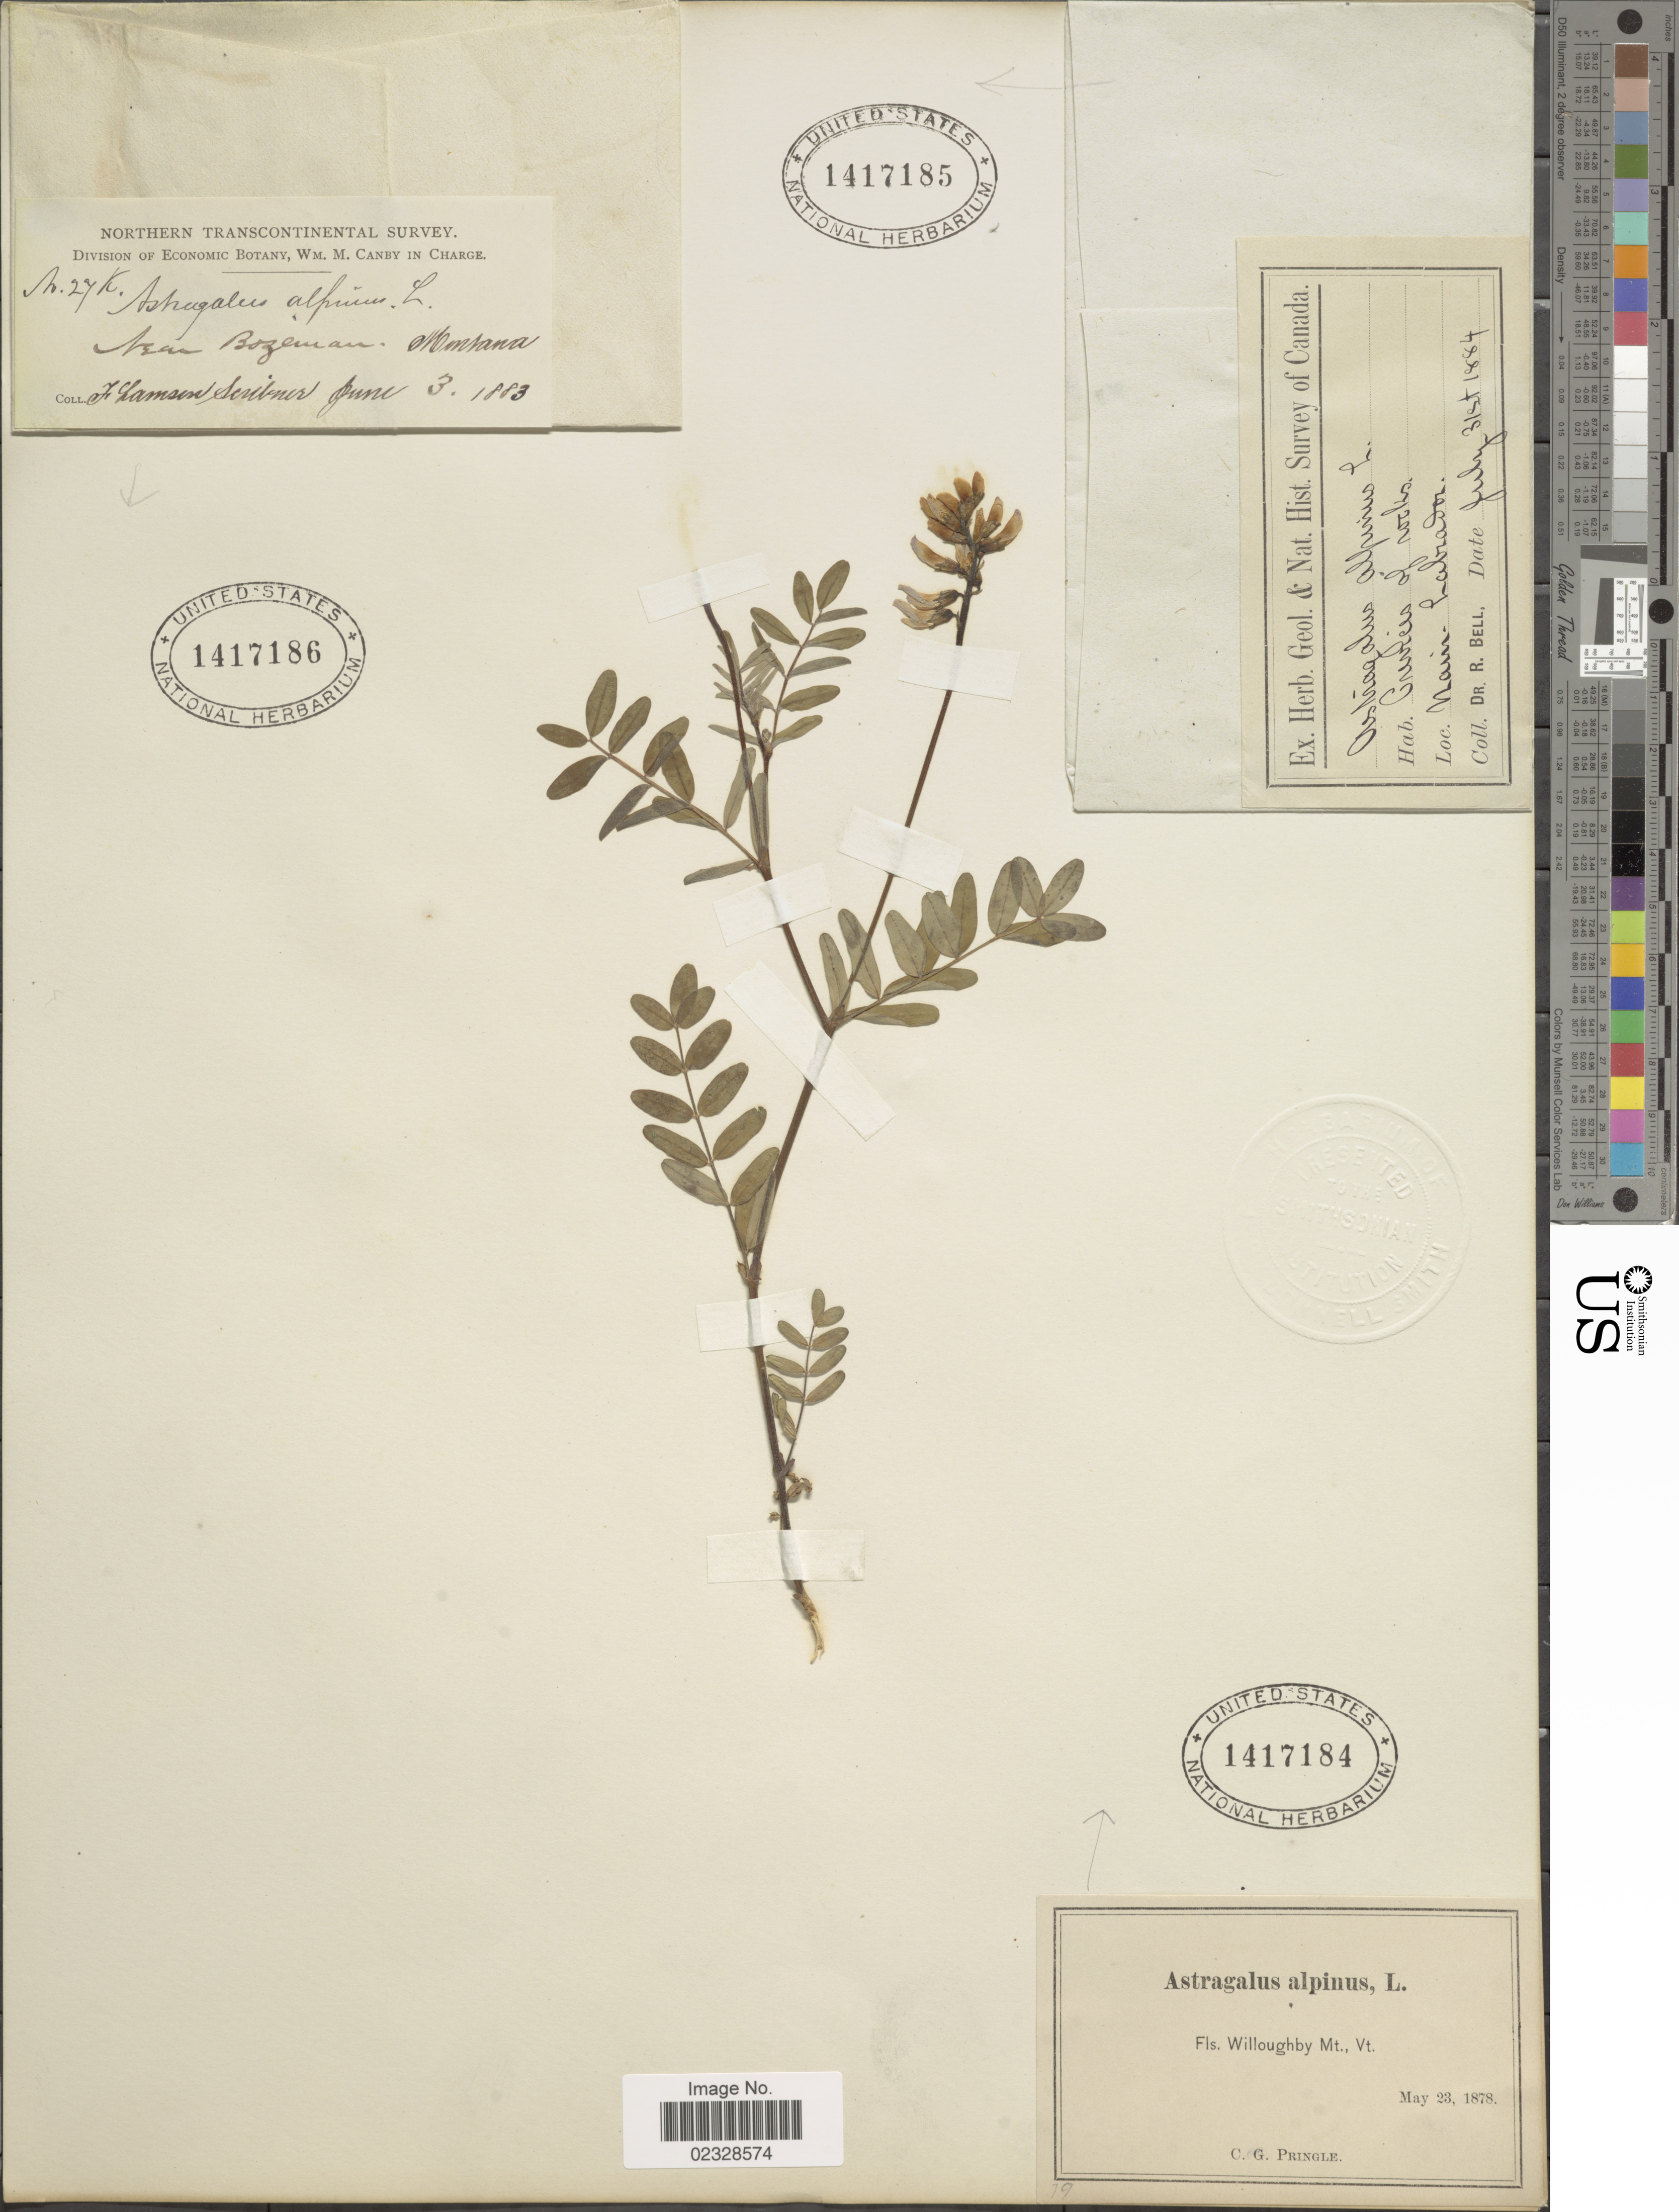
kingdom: Plantae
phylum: Tracheophyta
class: Magnoliopsida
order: Fabales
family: Fabaceae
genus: Astragalus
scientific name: Astragalus alpinus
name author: L.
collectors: W. M. Canby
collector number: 27K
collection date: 1883-06-03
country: United States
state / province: Montana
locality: Near Bozseman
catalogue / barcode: US 1417186-3